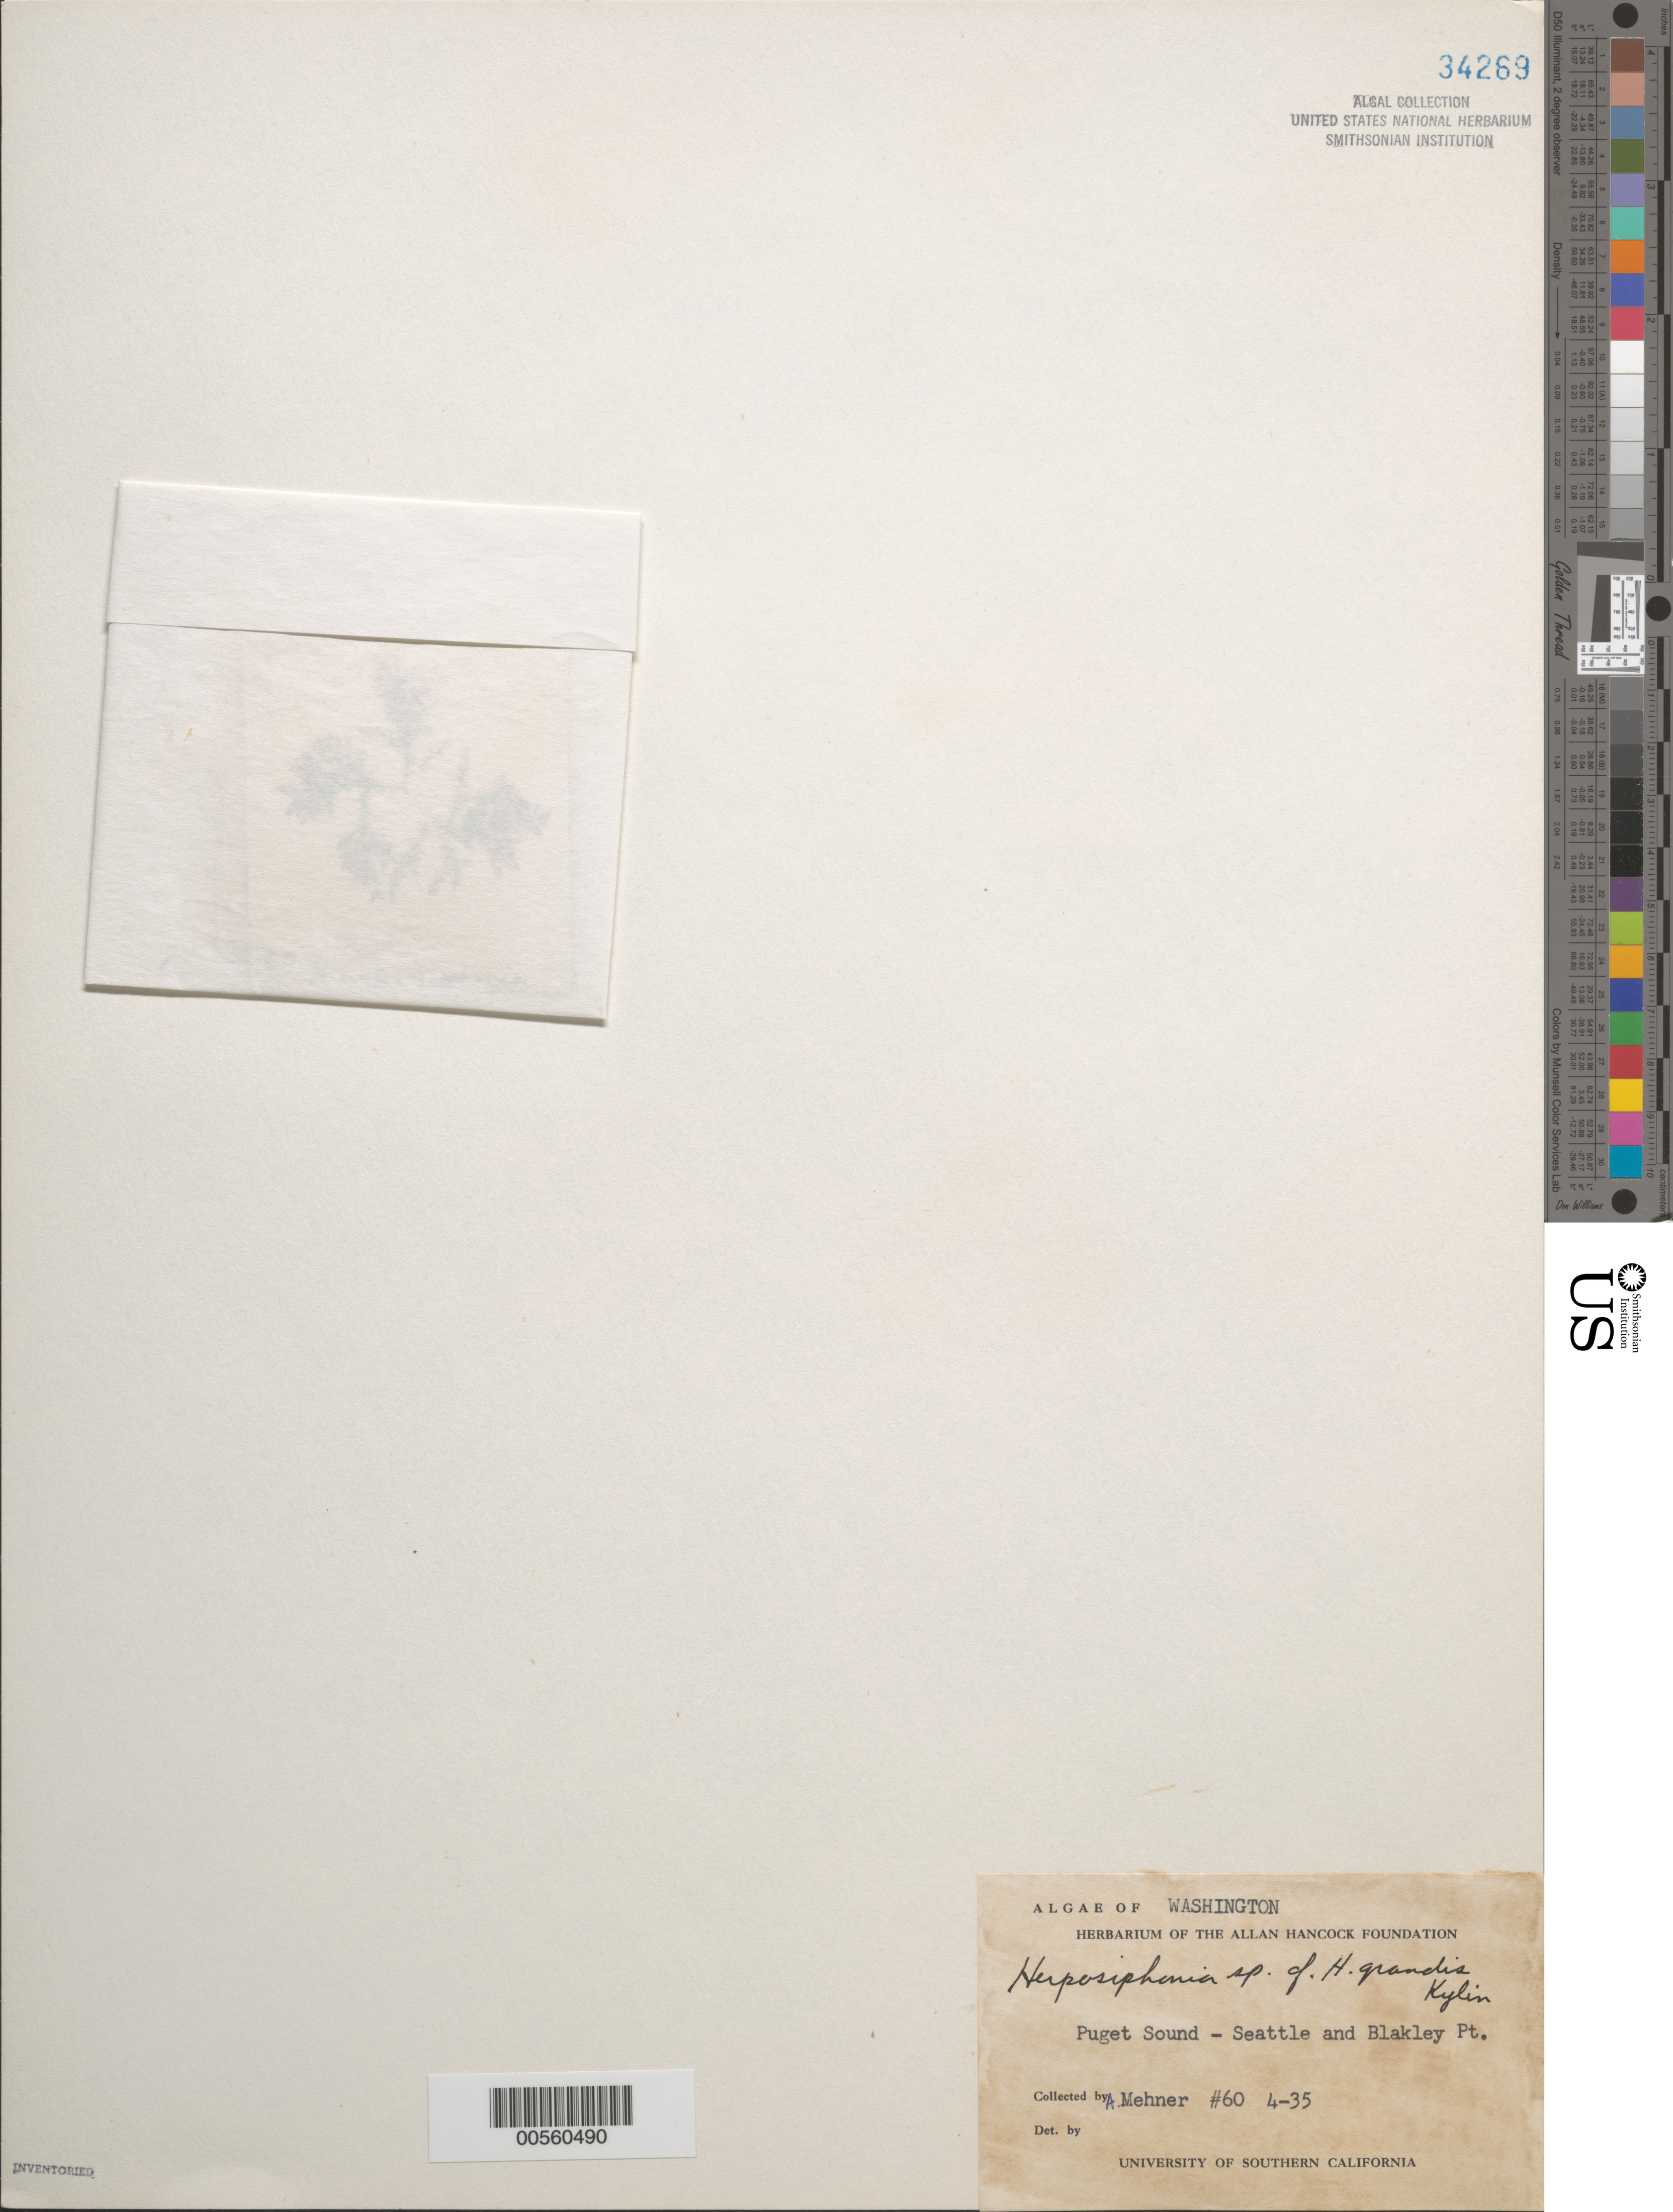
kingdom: Plantae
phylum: Rhodophyta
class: Florideophyceae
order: Ceramiales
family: Rhodomelaceae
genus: Herposiphonia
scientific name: Herposiphonia grandis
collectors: A. Mehner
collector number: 60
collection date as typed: Apr 1935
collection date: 1935-04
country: United States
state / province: Washington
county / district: King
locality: Seattle and Blakley Point, Puget Sound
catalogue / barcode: US 34269